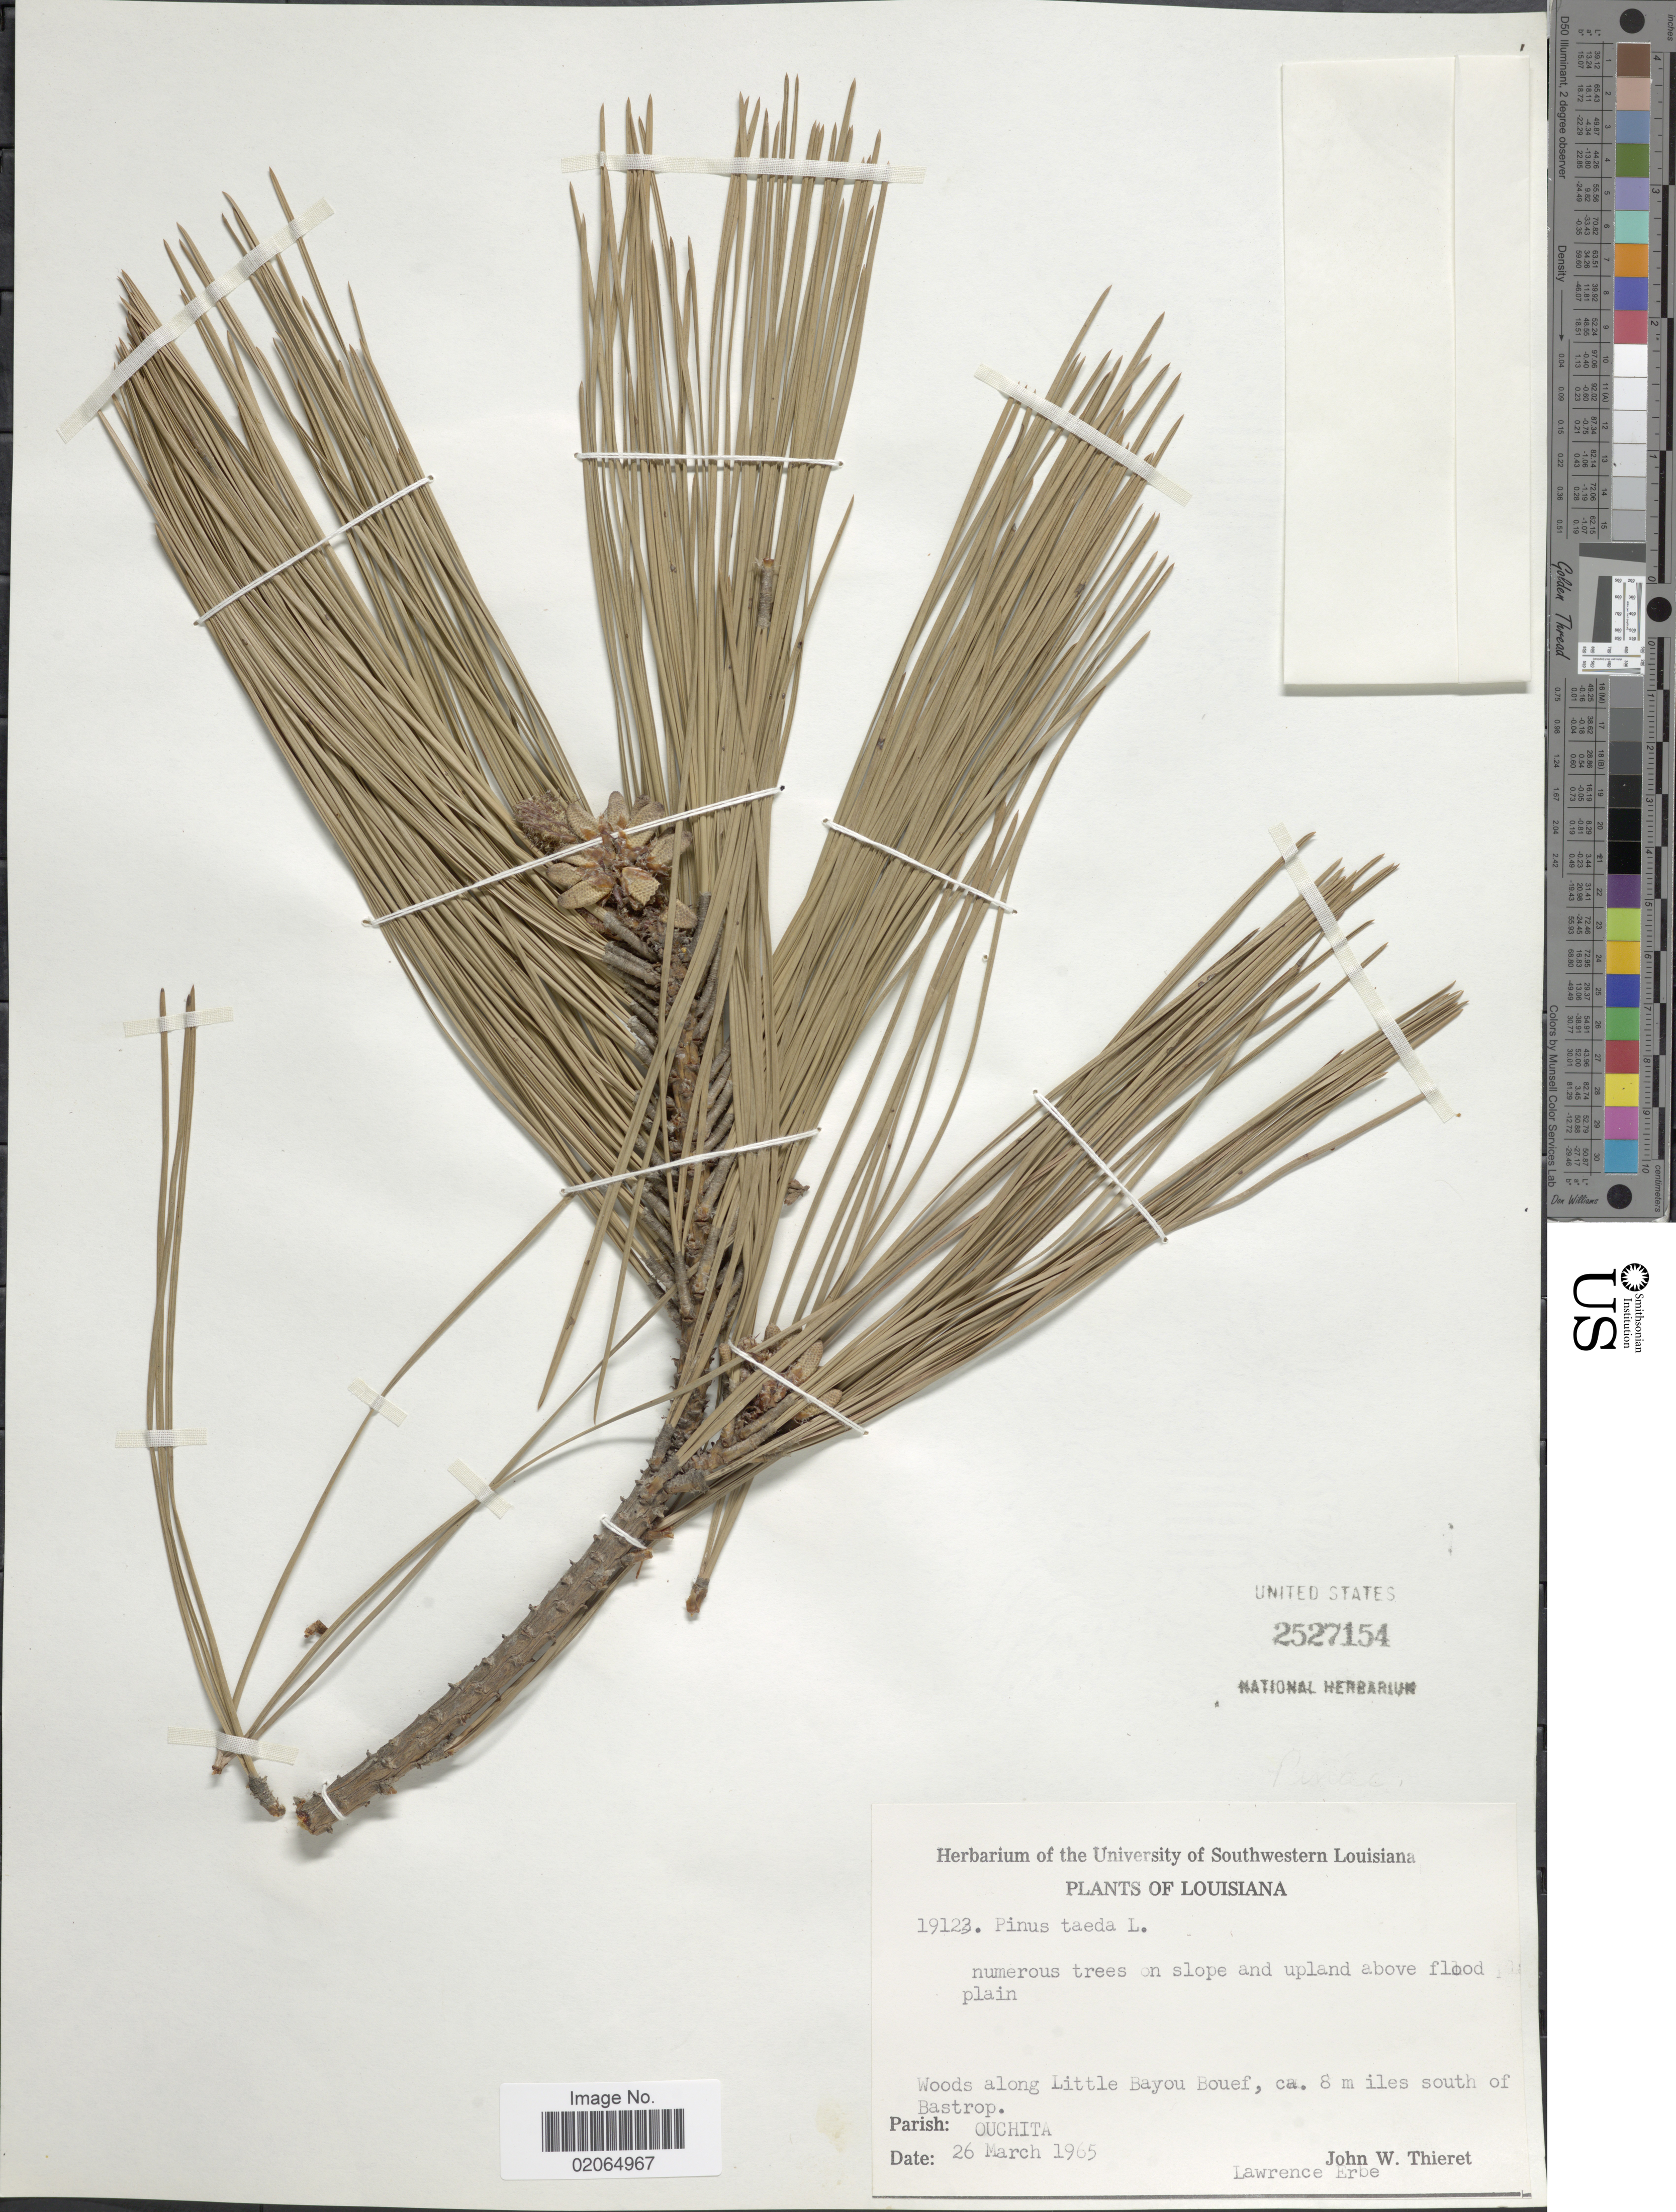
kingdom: Plantae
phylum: Tracheophyta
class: Pinopsida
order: Pinales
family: Pinaceae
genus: Pinus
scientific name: Pinus taeda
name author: L.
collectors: J. W. Thieret & L. Erbe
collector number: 19123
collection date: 1965-03-26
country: United States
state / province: Louisiana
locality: Woods along Little Bayou Bouef, ca. 8 miles south of Bastrop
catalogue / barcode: US 2527154